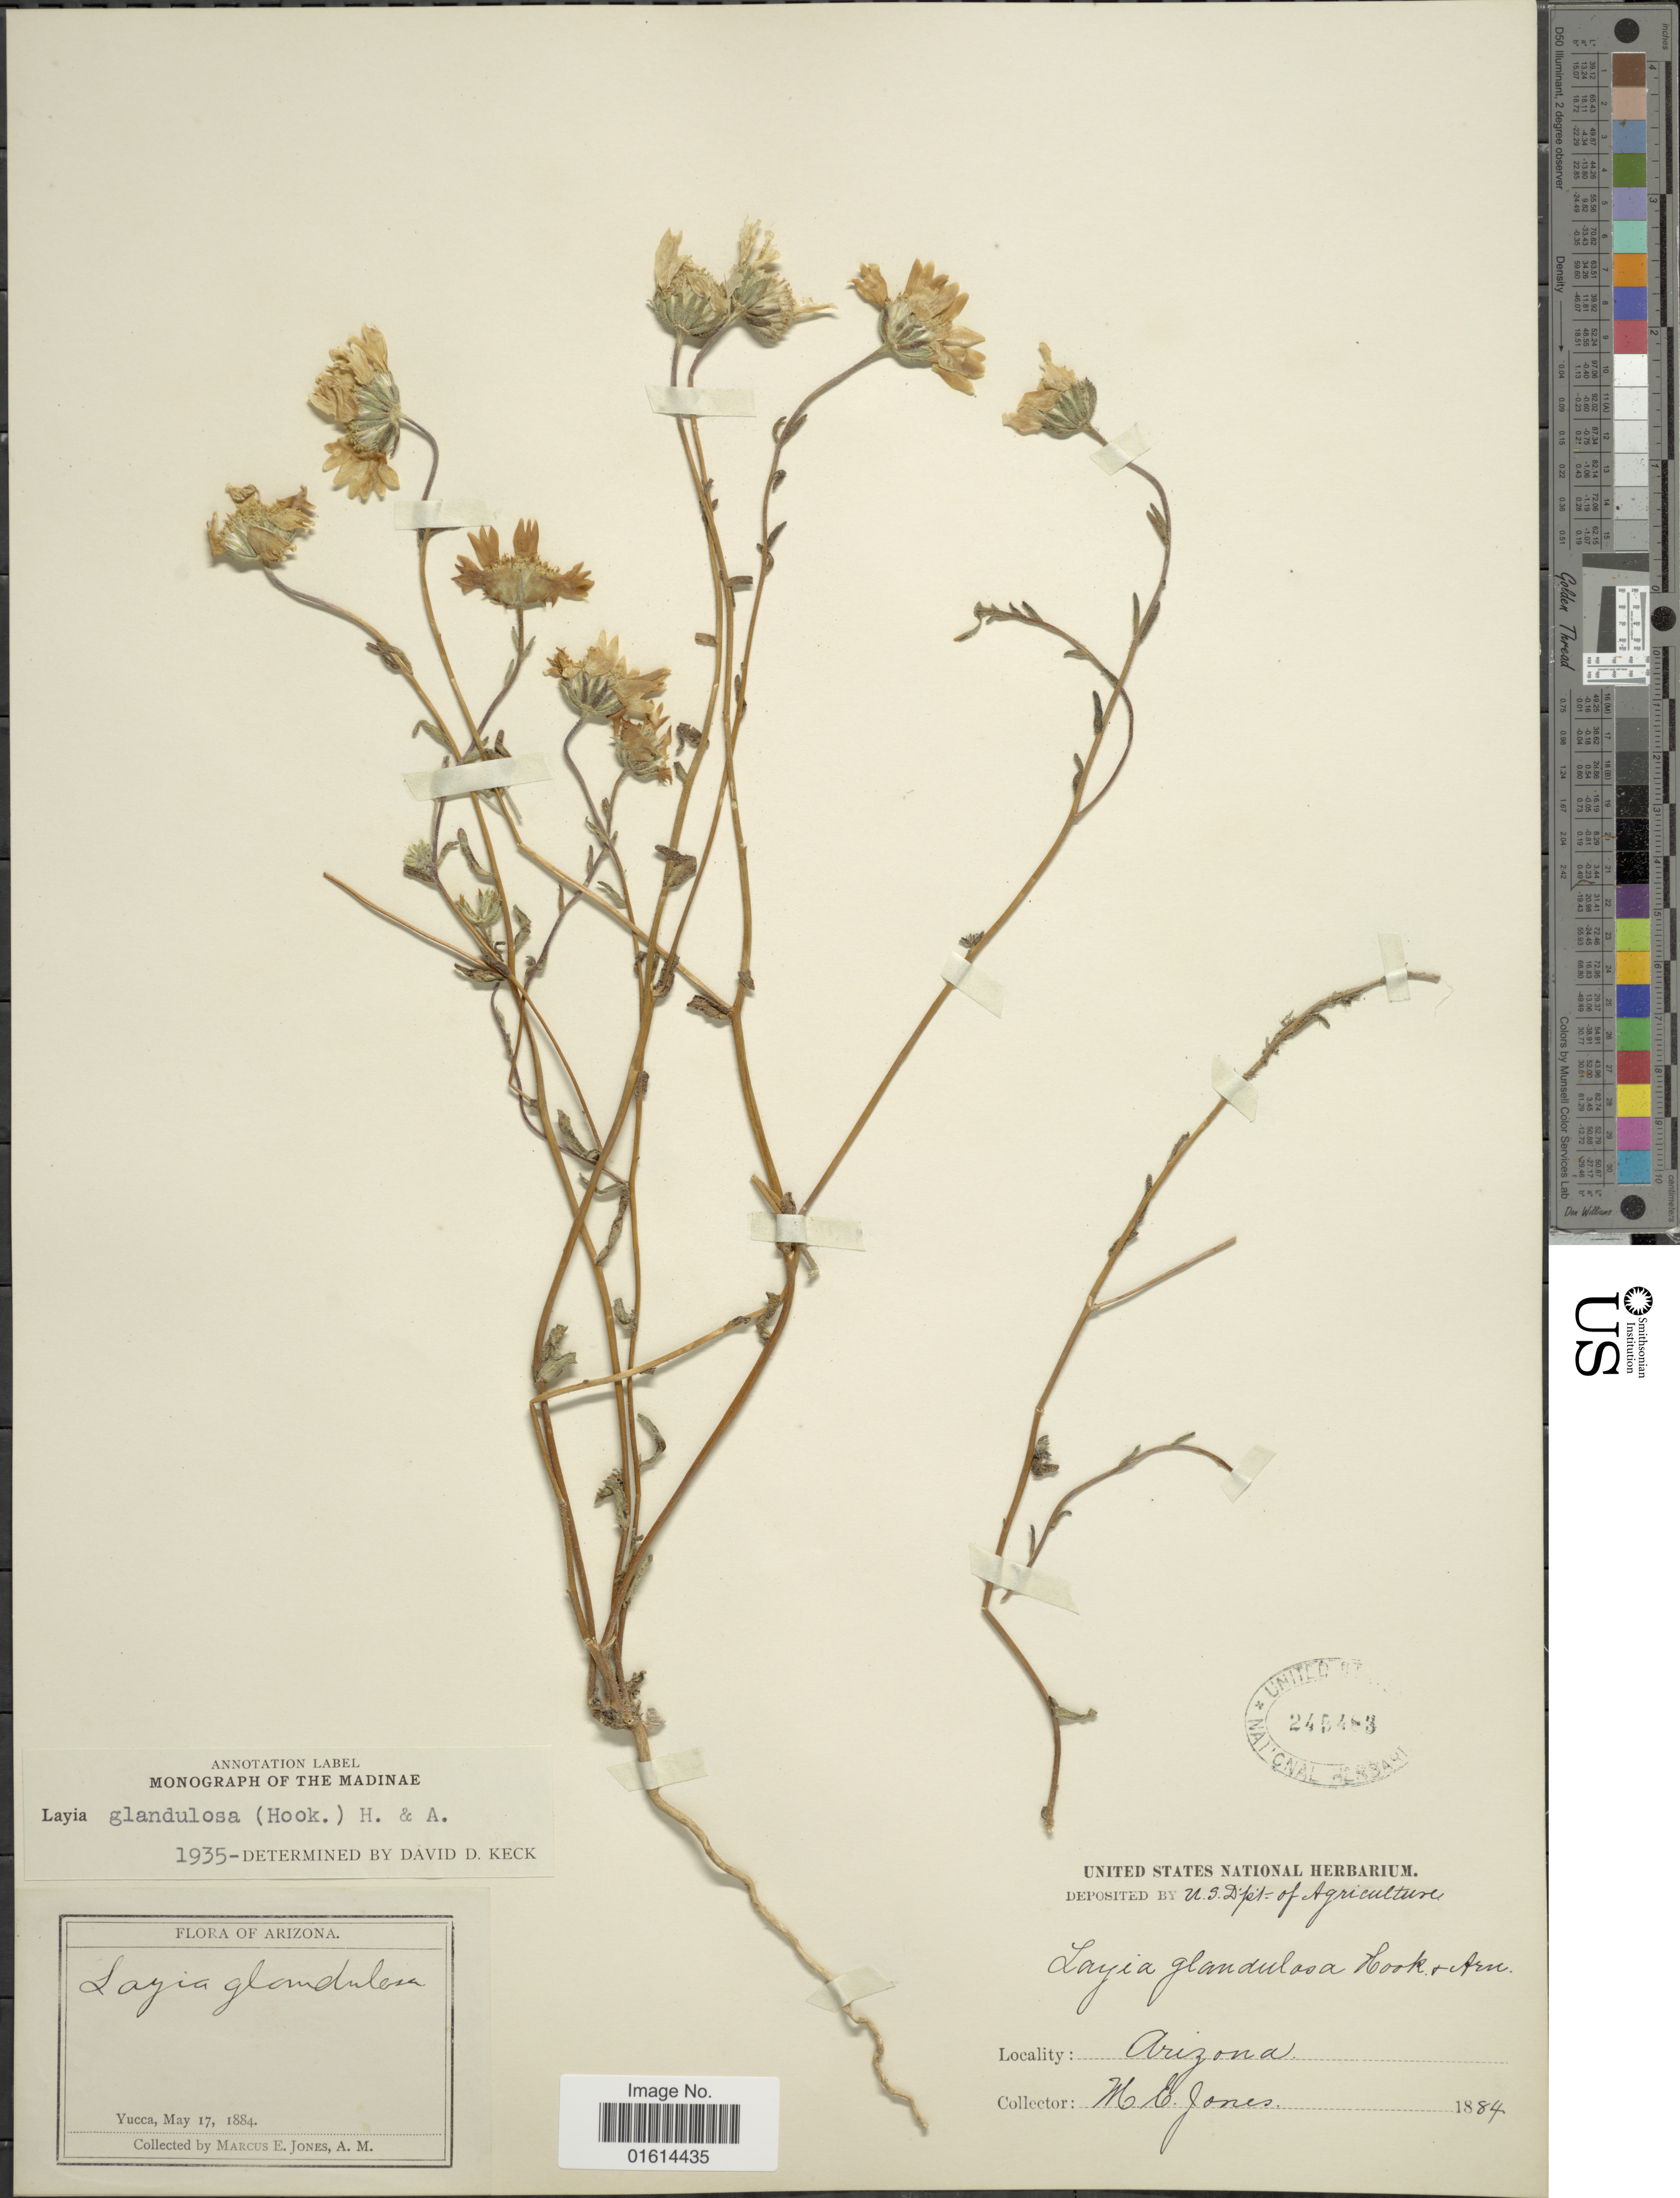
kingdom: Plantae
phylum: Tracheophyta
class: Magnoliopsida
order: Asterales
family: Asteraceae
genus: Layia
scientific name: Layia glandulosa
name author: Hook. & Arn.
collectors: M. E. Jones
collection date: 1884-05-17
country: United States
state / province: Arizona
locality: Yucca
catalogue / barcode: US 245483